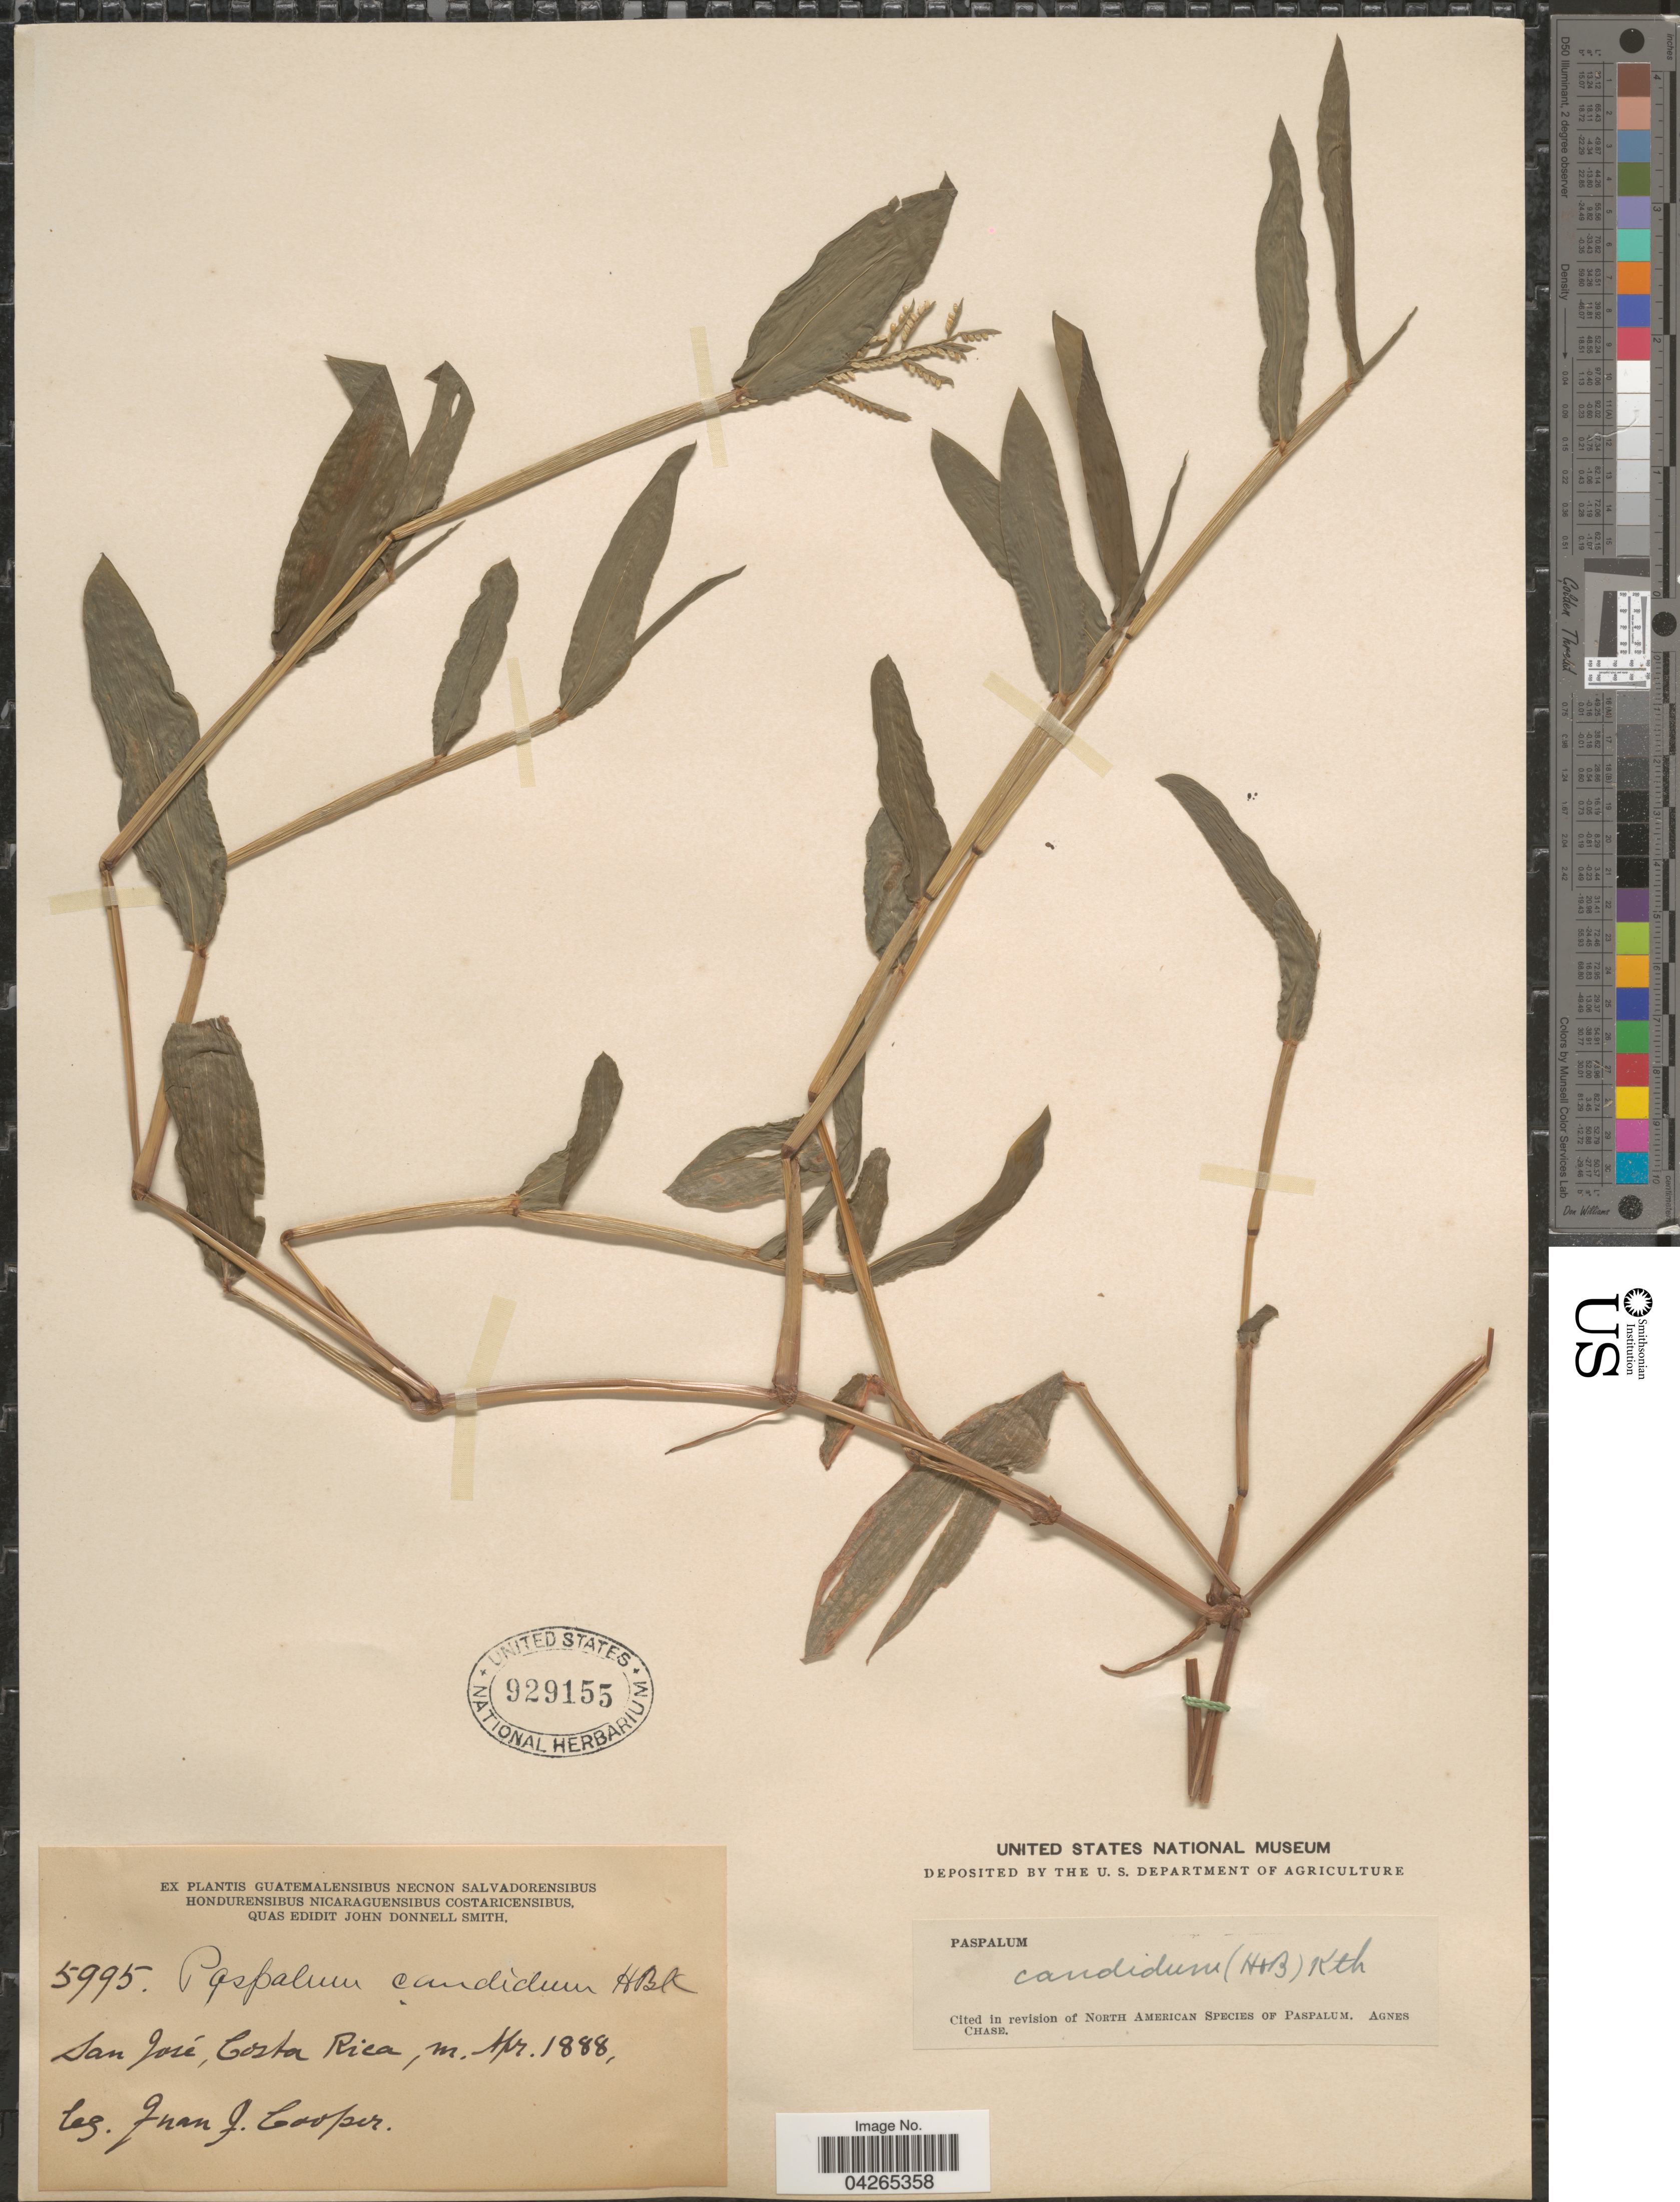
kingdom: Plantae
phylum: Tracheophyta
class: Liliopsida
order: Poales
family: Poaceae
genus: Paspalum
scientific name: Paspalum candidum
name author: (Humb. & Bonpl. ex Fleugge) Kunth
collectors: J. J. Cooper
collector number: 5995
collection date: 1888-04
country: Costa Rica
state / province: San José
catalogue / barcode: US 929155